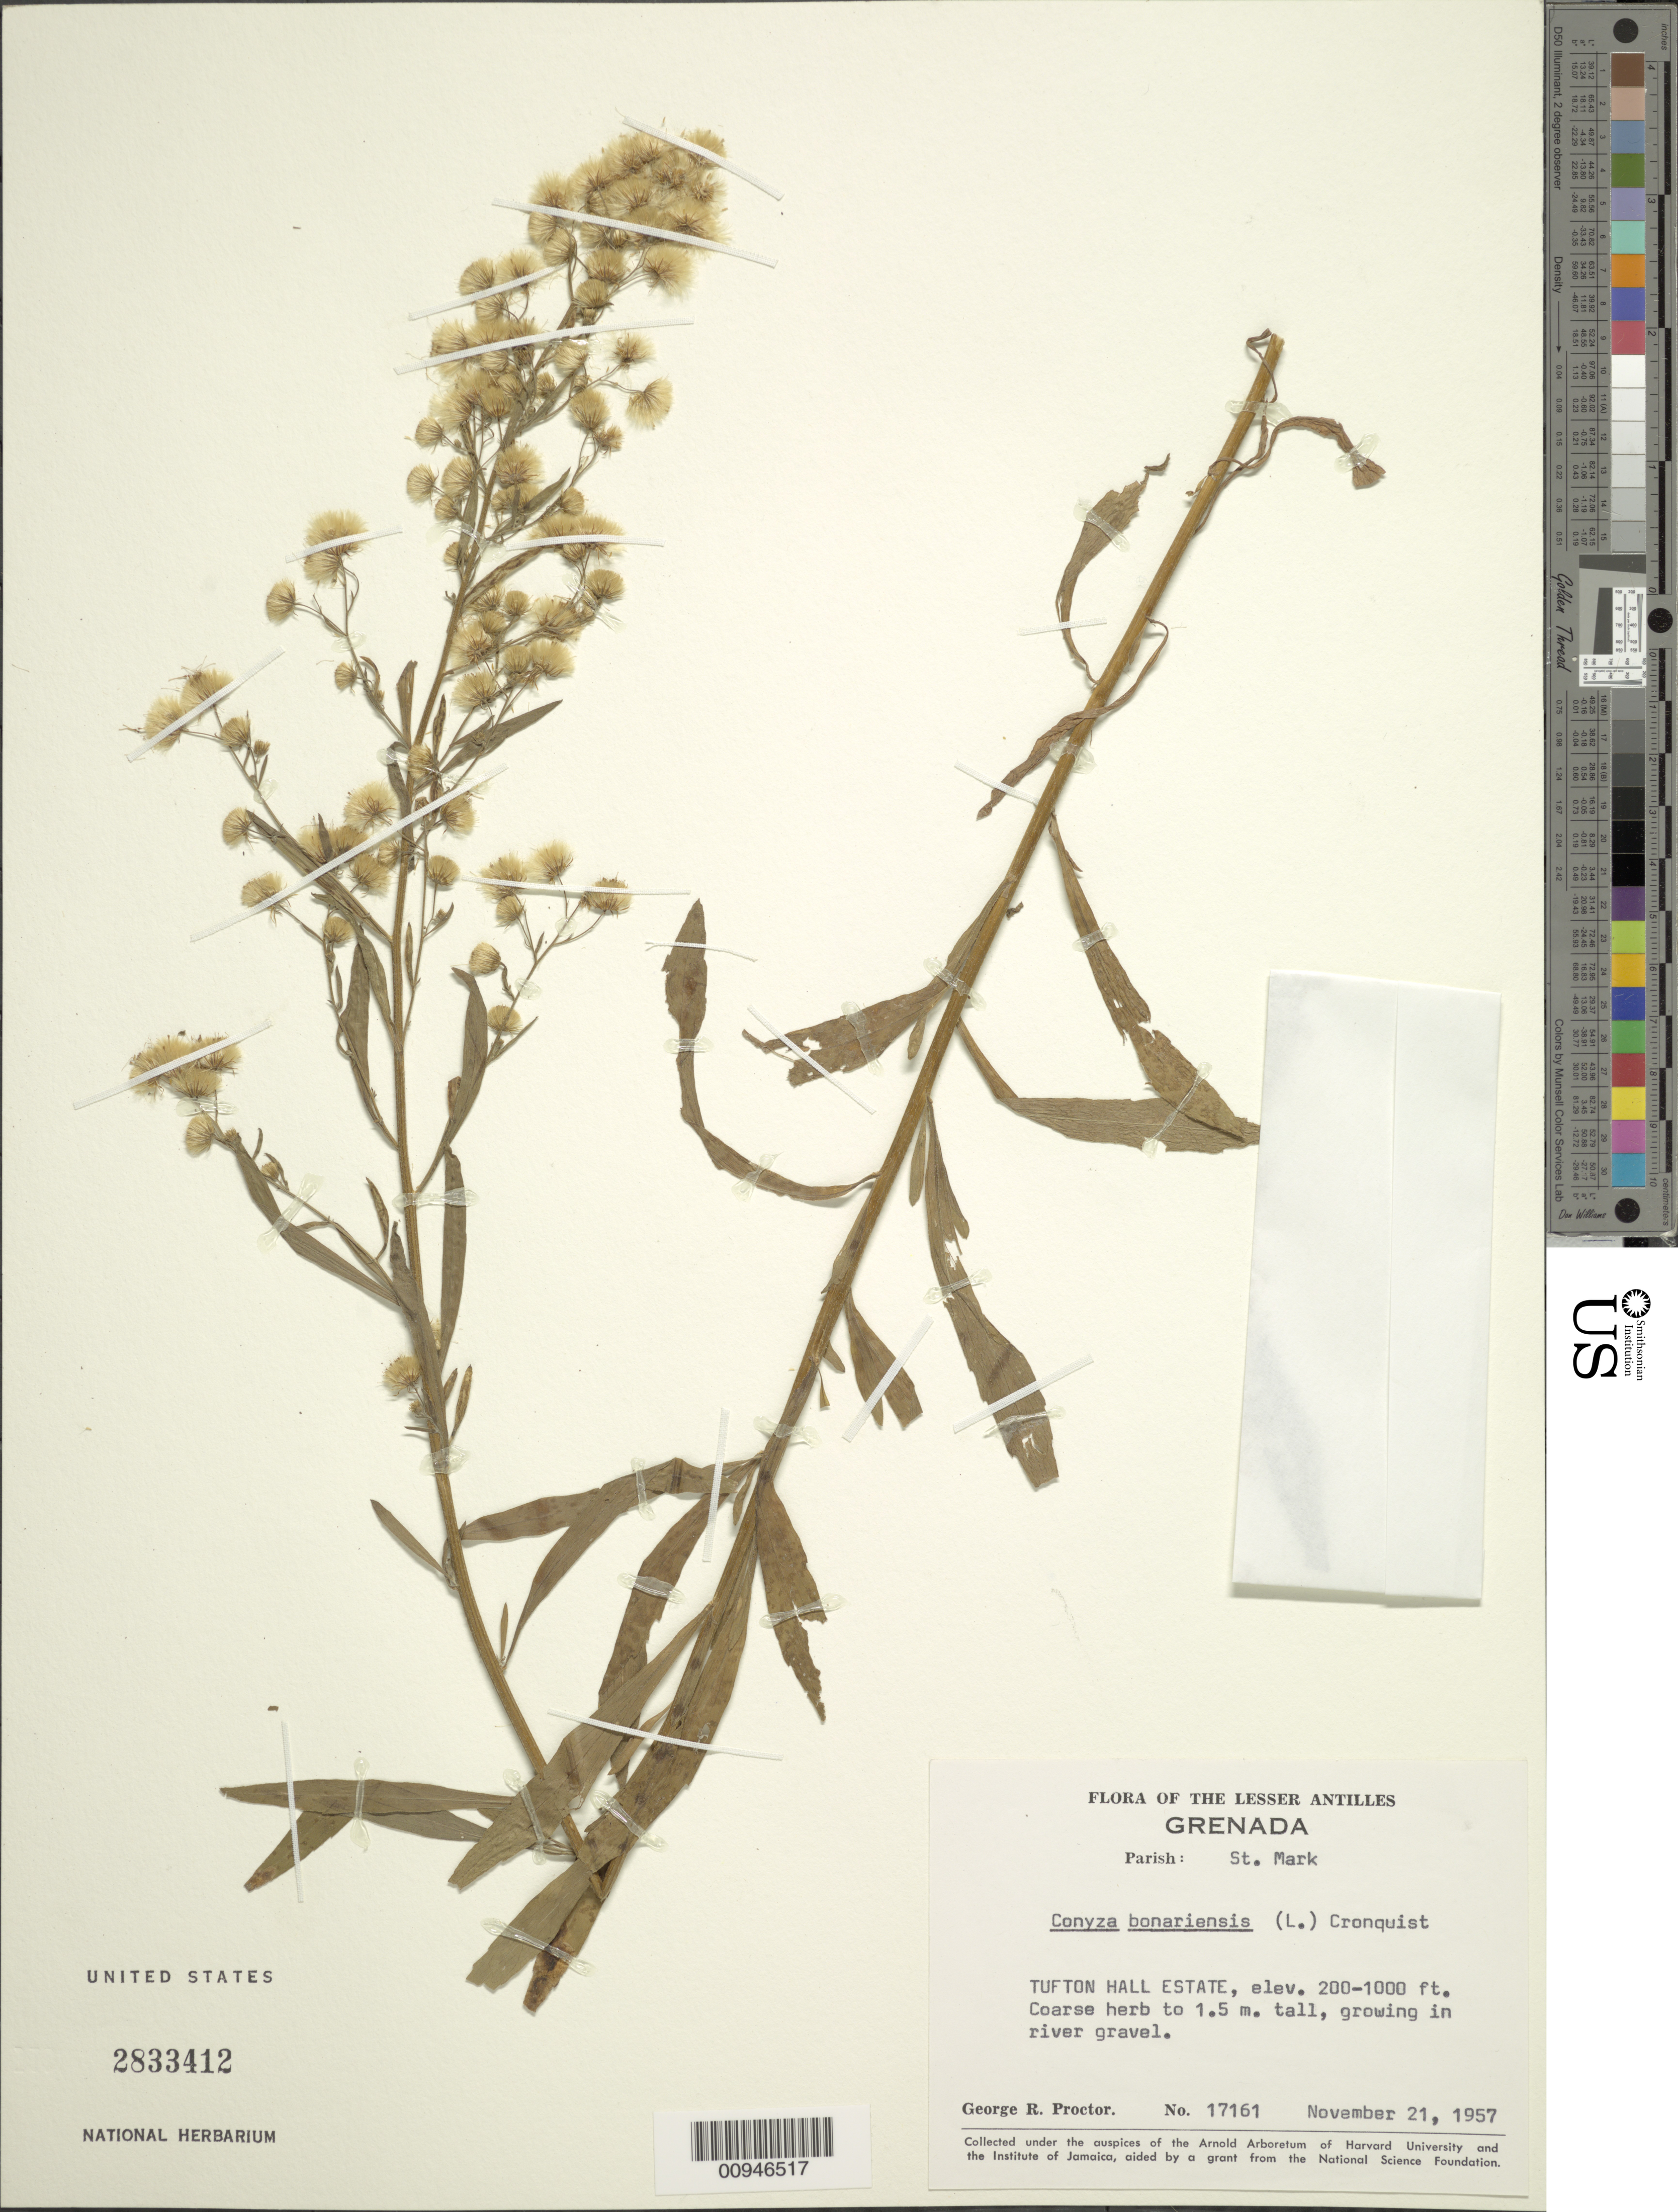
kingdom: Plantae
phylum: Tracheophyta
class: Magnoliopsida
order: Asterales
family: Asteraceae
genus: Conyza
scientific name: Conyza bonariensis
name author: (L.) Cronq.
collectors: G. R. Proctor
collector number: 17161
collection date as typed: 21 Nov 1957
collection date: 1957-11-21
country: Grenada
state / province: Saint Mark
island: Grenada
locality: Tufton Hall Estate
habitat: Growing in river gravel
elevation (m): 61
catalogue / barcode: US 2833412